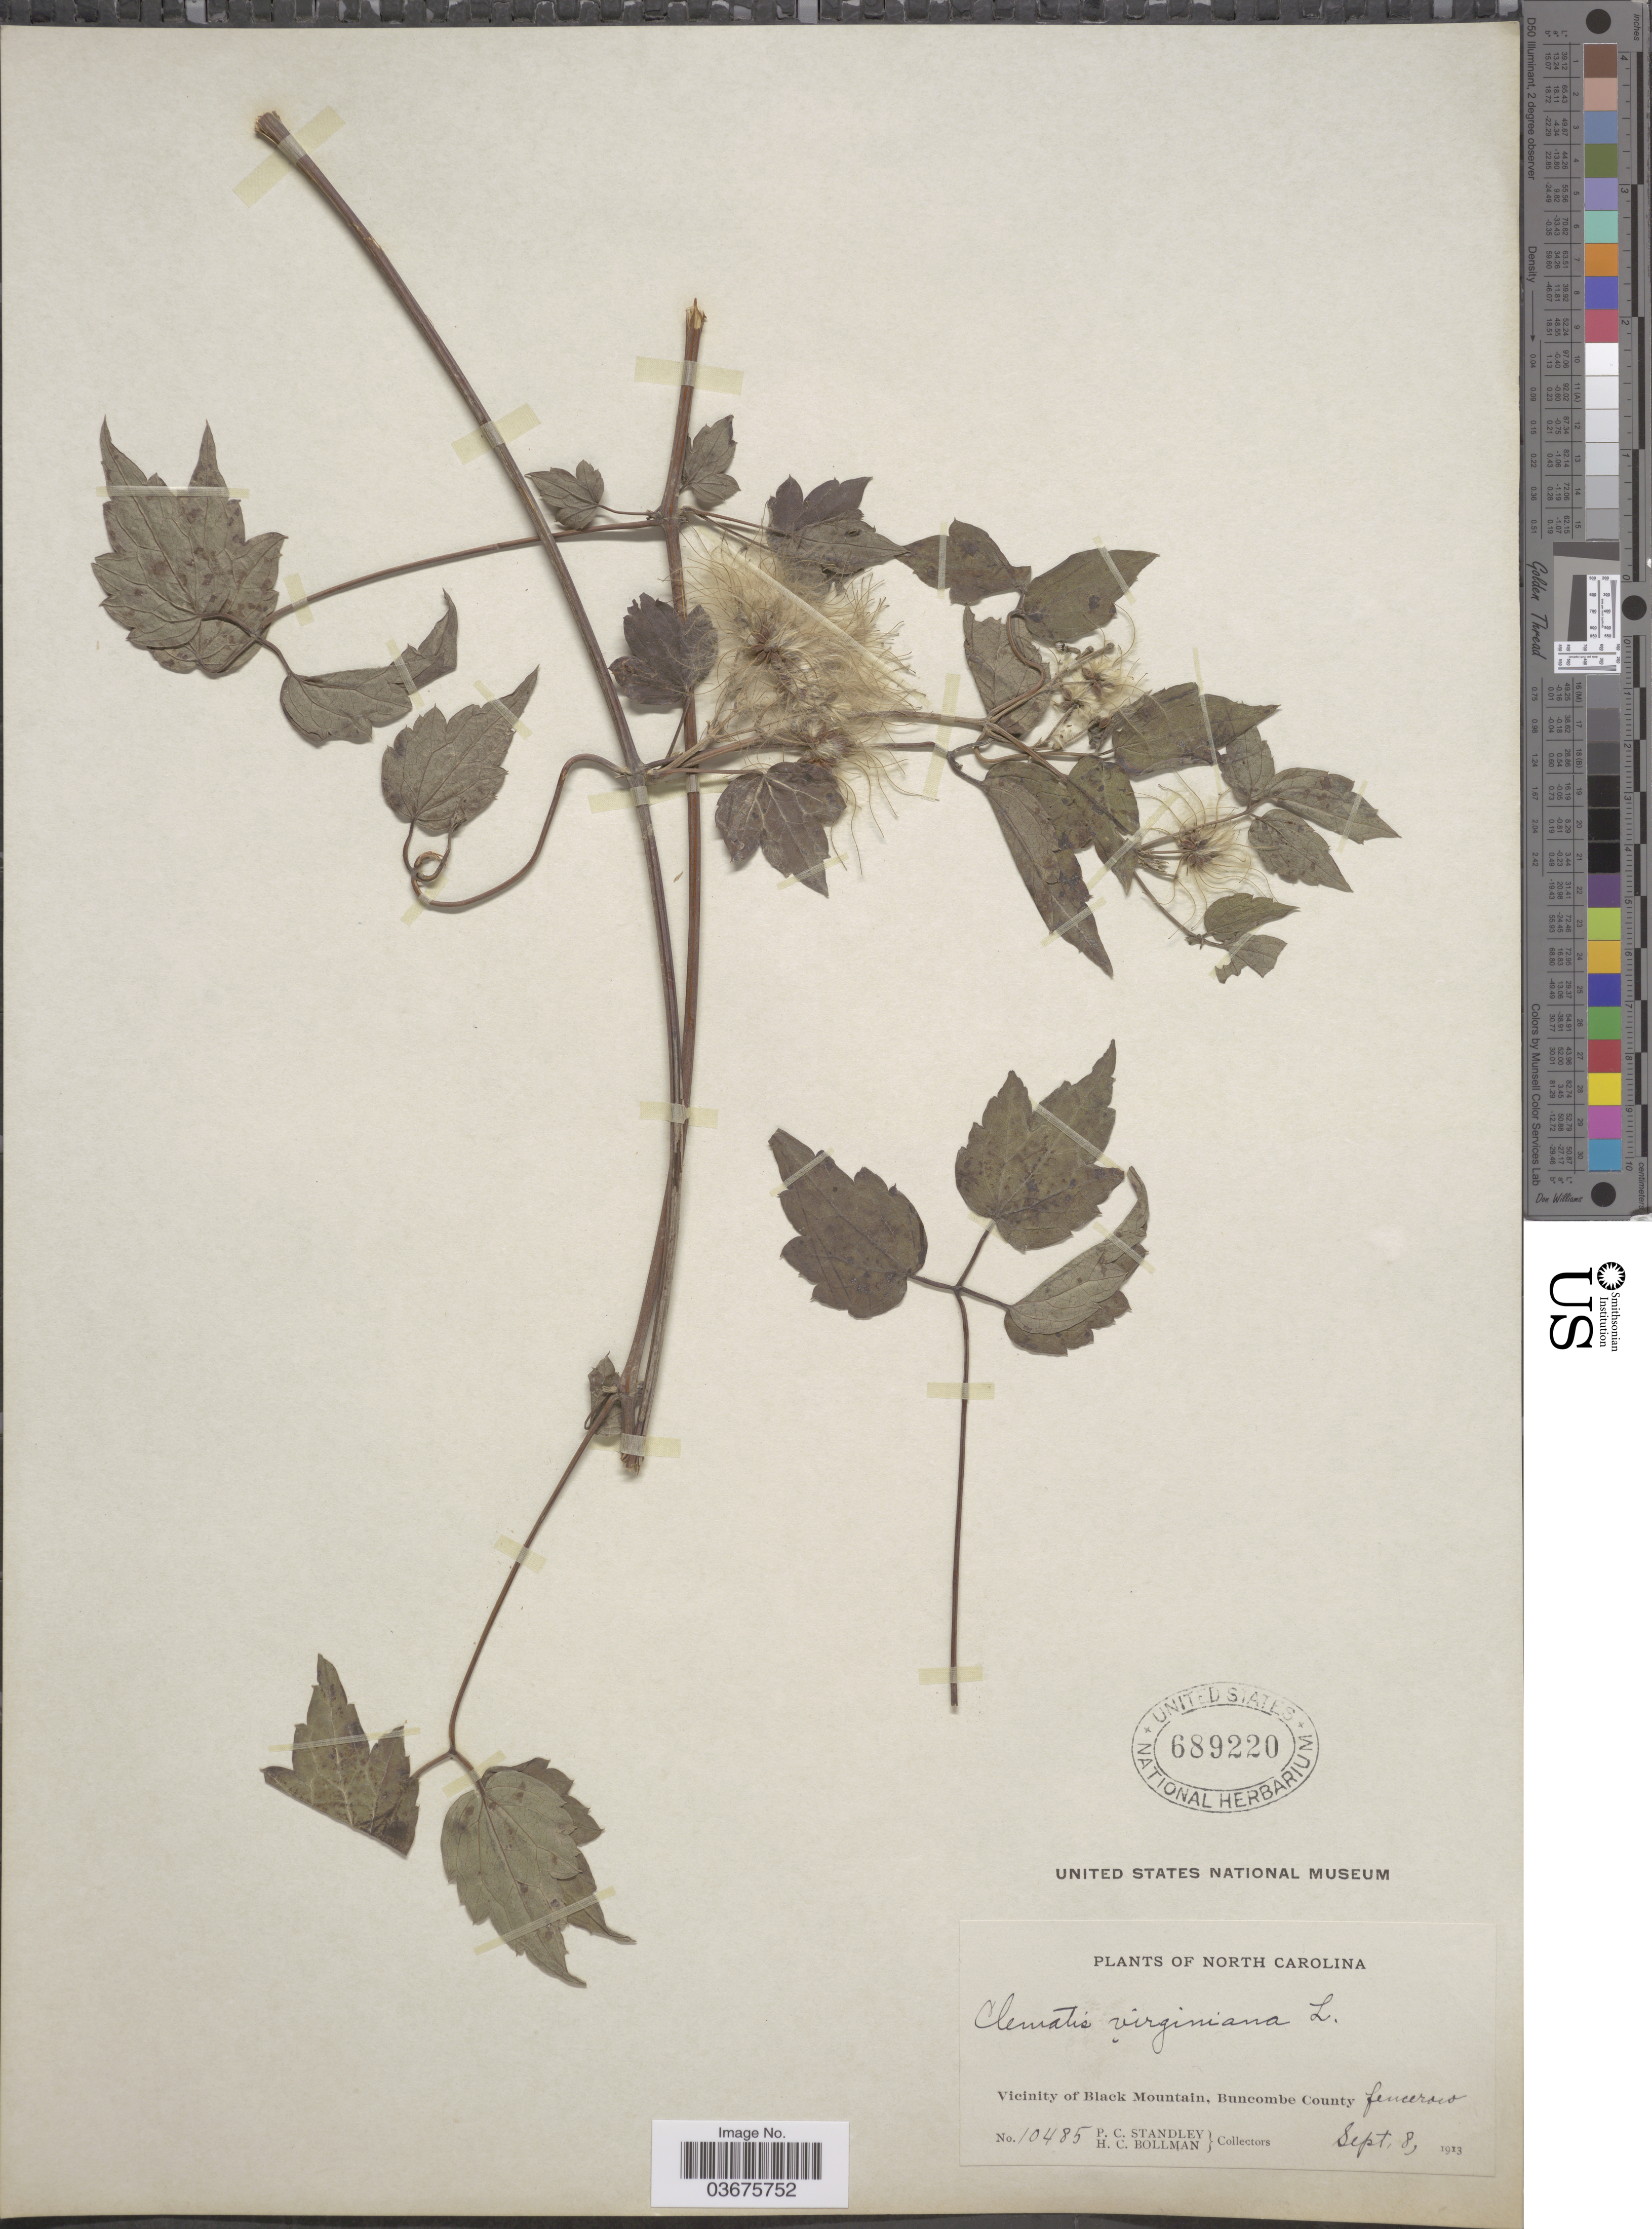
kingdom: Plantae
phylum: Tracheophyta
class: Magnoliopsida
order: Ranunculales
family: Ranunculaceae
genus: Clematis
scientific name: Clematis virginiana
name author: L.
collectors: P. C. Standley & H. C. Bollman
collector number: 10485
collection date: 1913-09-08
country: United States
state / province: North Carolina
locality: Vicinity of Black Mountain, Buncombe County fenceroco.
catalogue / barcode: US 689220